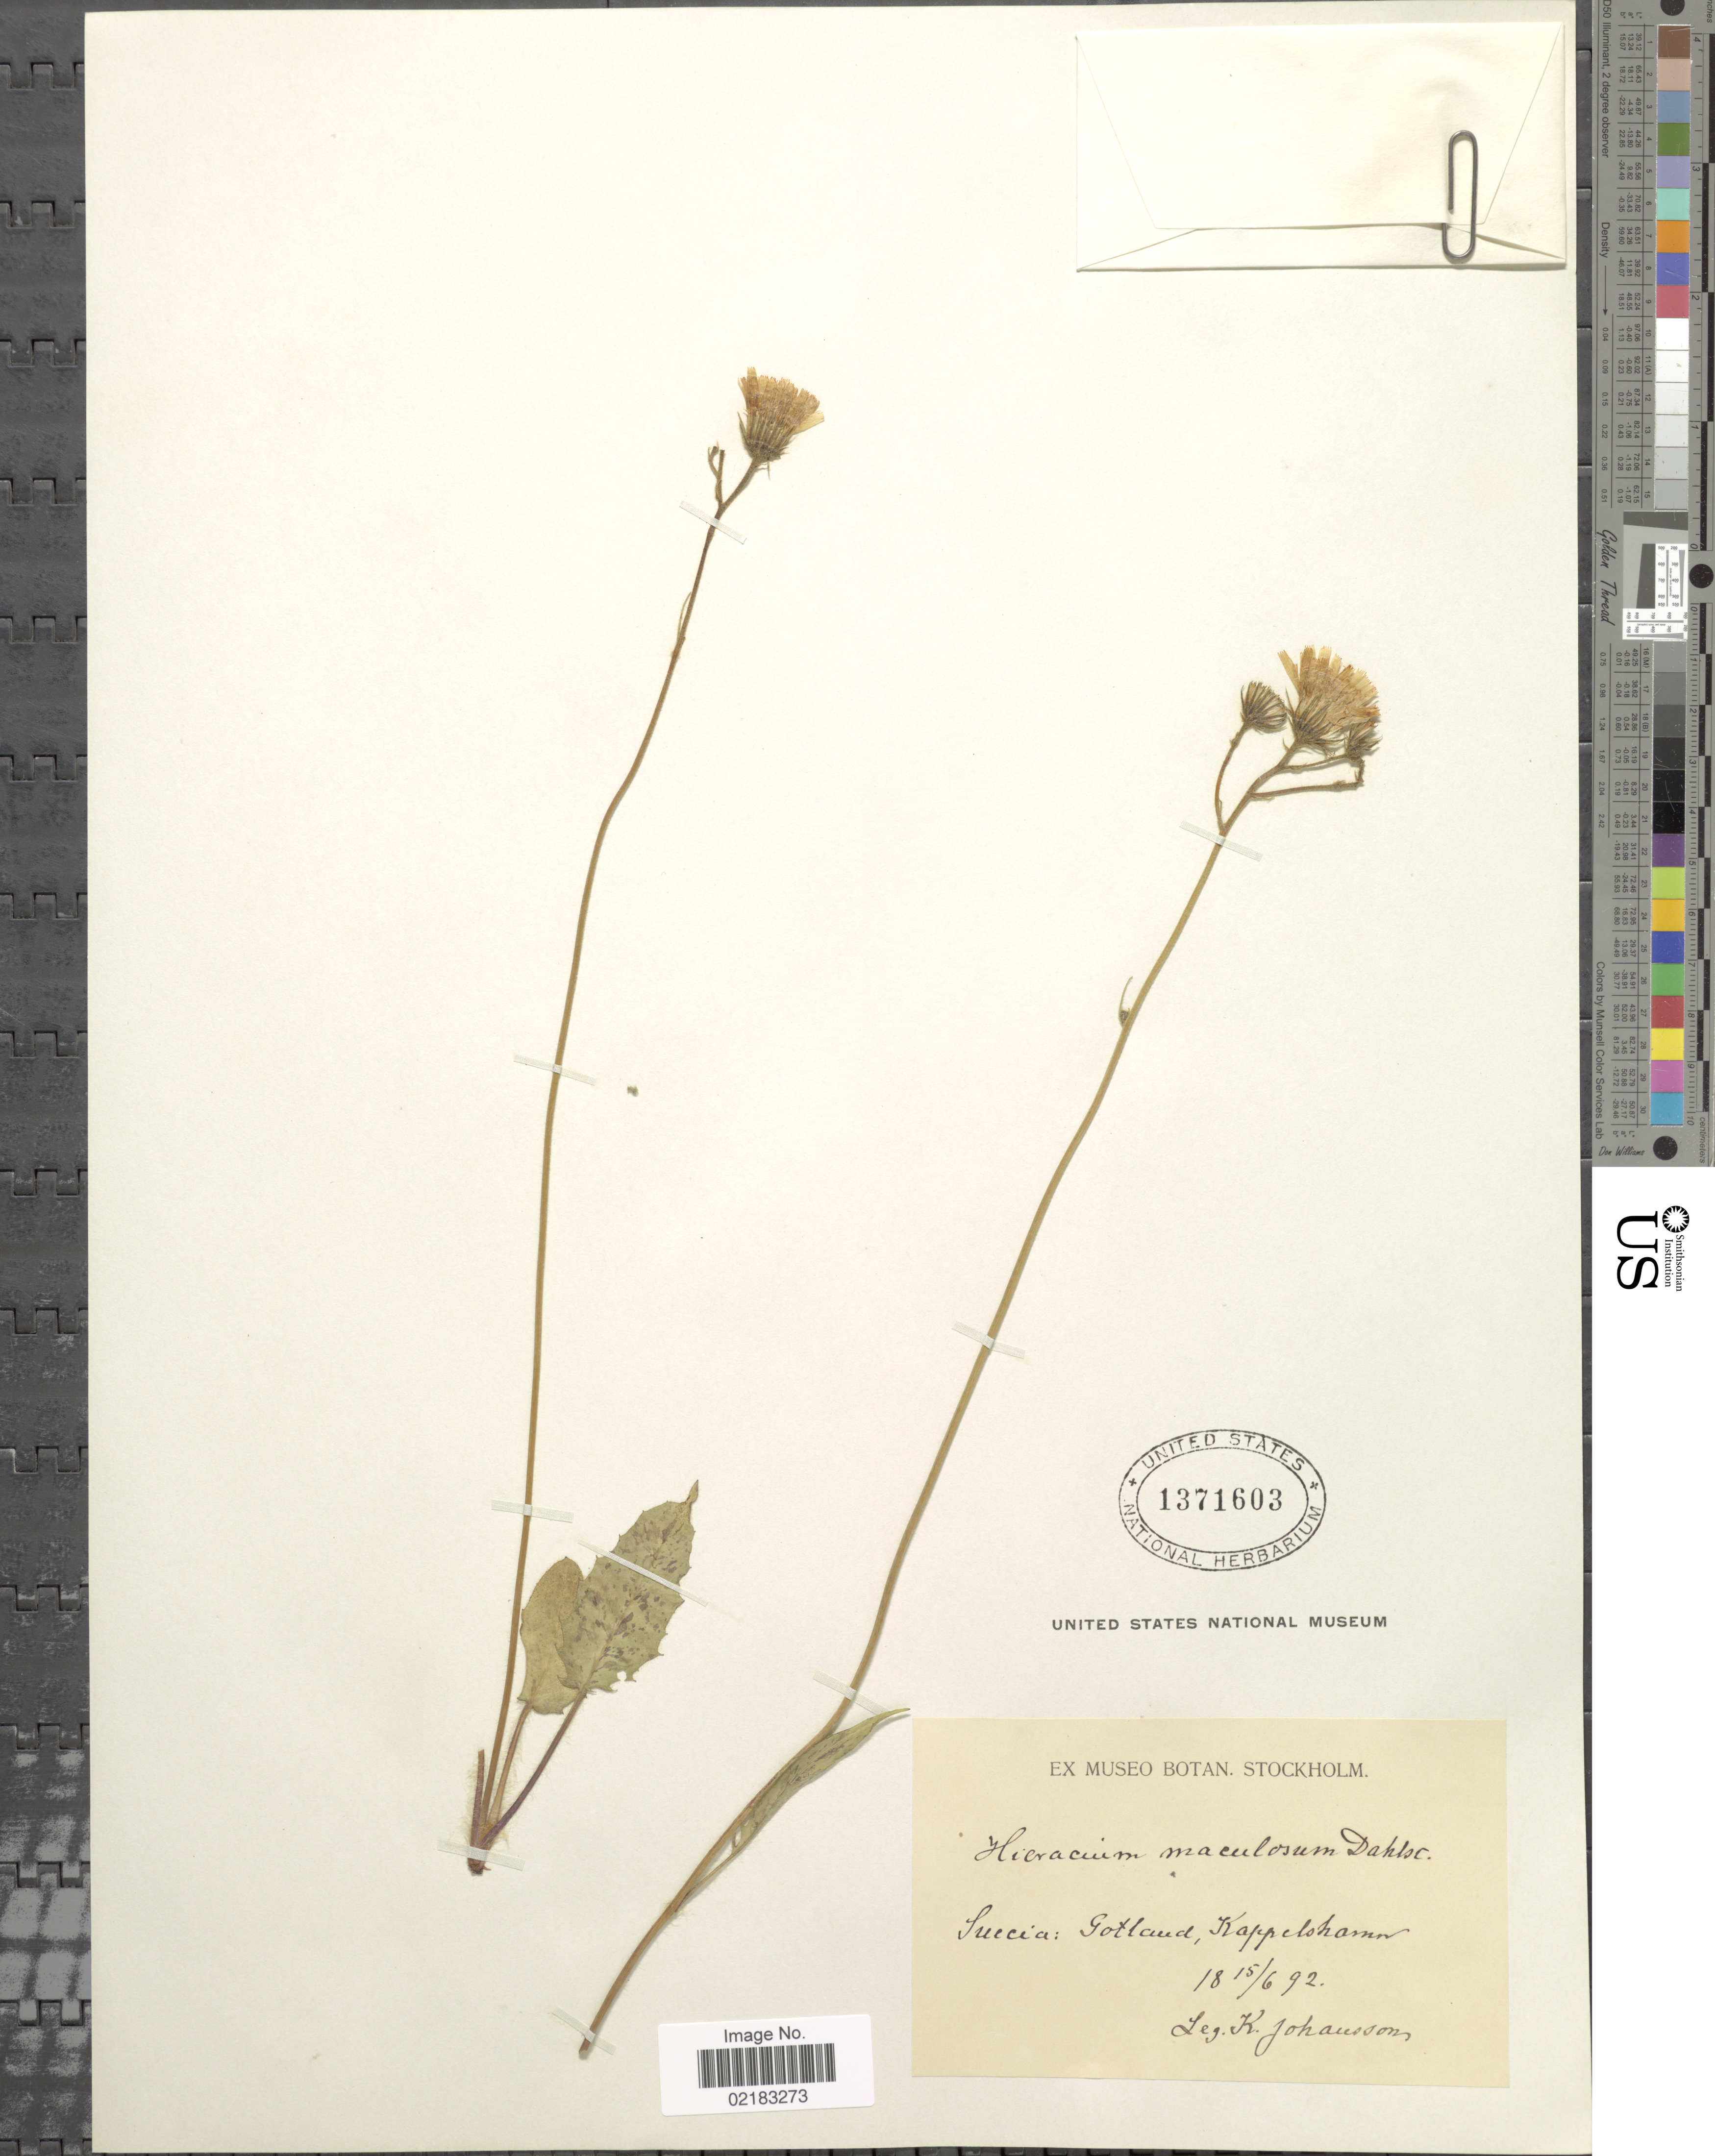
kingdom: Plantae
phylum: Tracheophyta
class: Magnoliopsida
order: Asterales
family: Asteraceae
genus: Hieracium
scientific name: Hieracium bifidum subsp. maculosum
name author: (Dahlst.) Zahn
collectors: K. Johansson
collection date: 1892-06-15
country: Sweden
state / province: Gotland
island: Gotland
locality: Suecia: Gotland, Kappelshamn.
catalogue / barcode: US 1371603